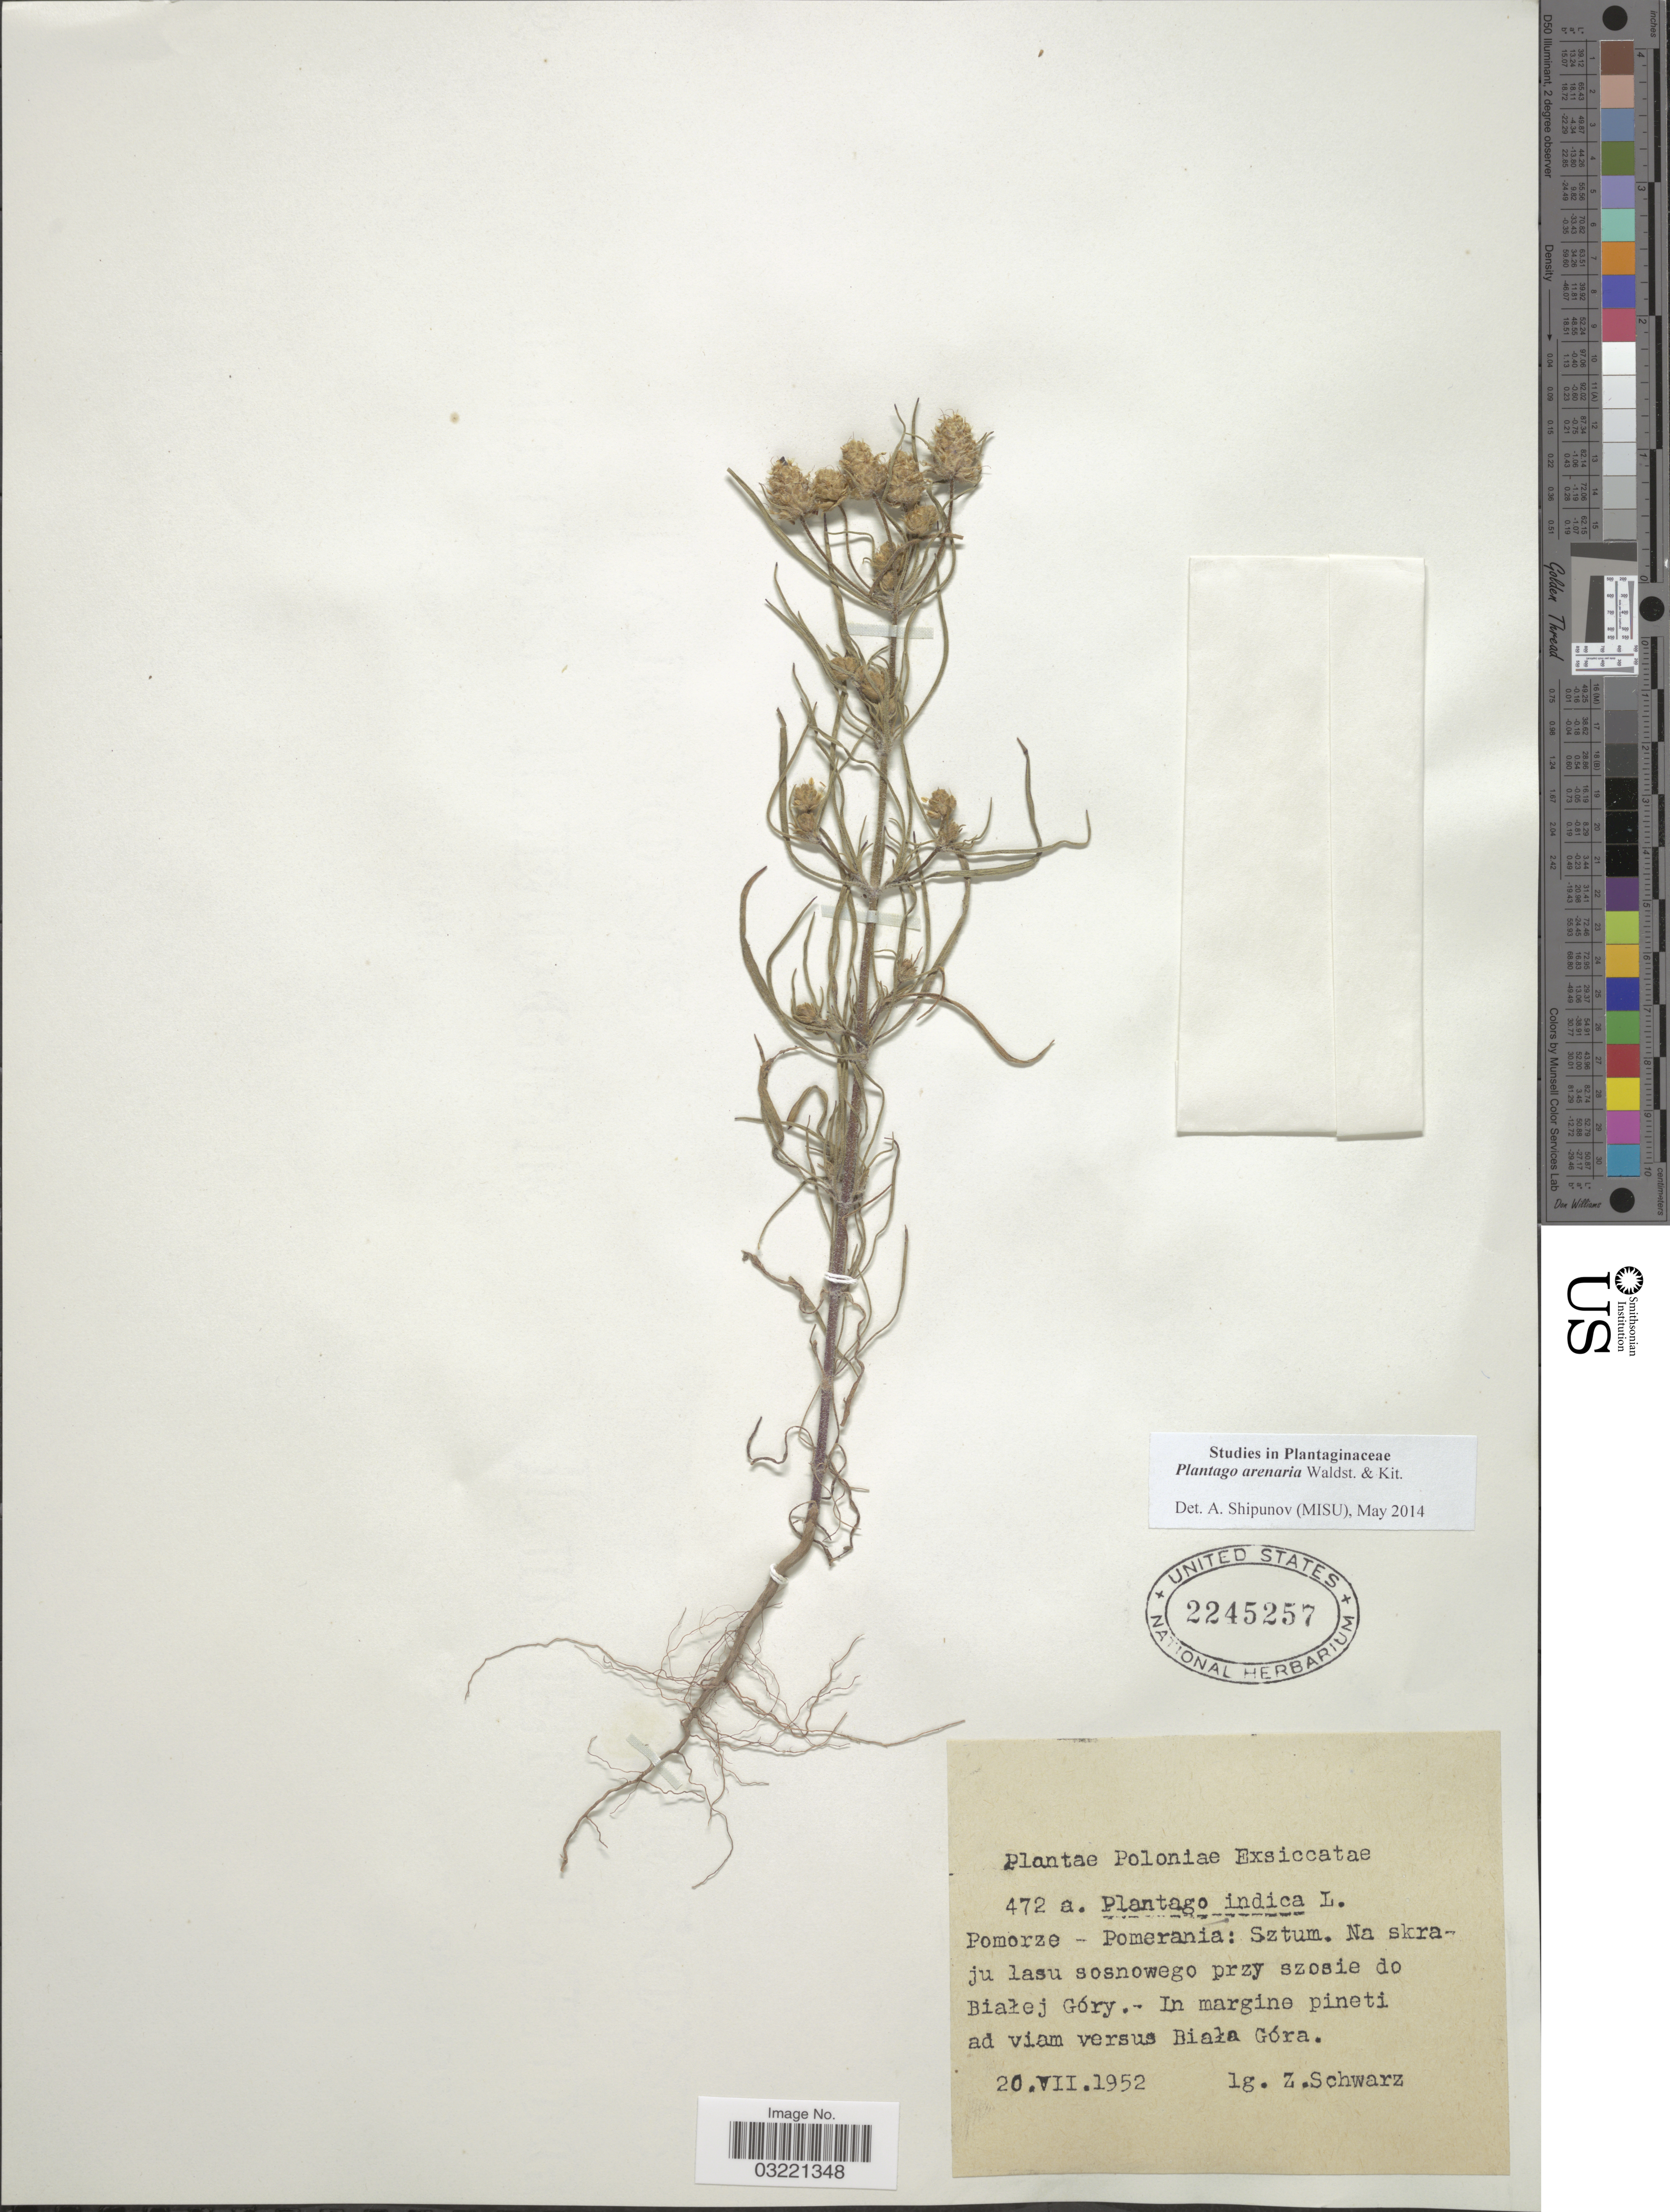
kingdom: Plantae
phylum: Tracheophyta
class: Magnoliopsida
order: Lamiales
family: Plantaginaceae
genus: Plantago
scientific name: Plantago arenaria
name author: Waldst. & Kit.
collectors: Z. Schwarz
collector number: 472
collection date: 1952-07-20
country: Poland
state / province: Pomorskie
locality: Pomorze-Pomerania: Sztum. Na skraju lasu sosnowego przy szosie do Bialej Góry. - In margine pineti ad viam versus Biala Góra.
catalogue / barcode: US 2245257